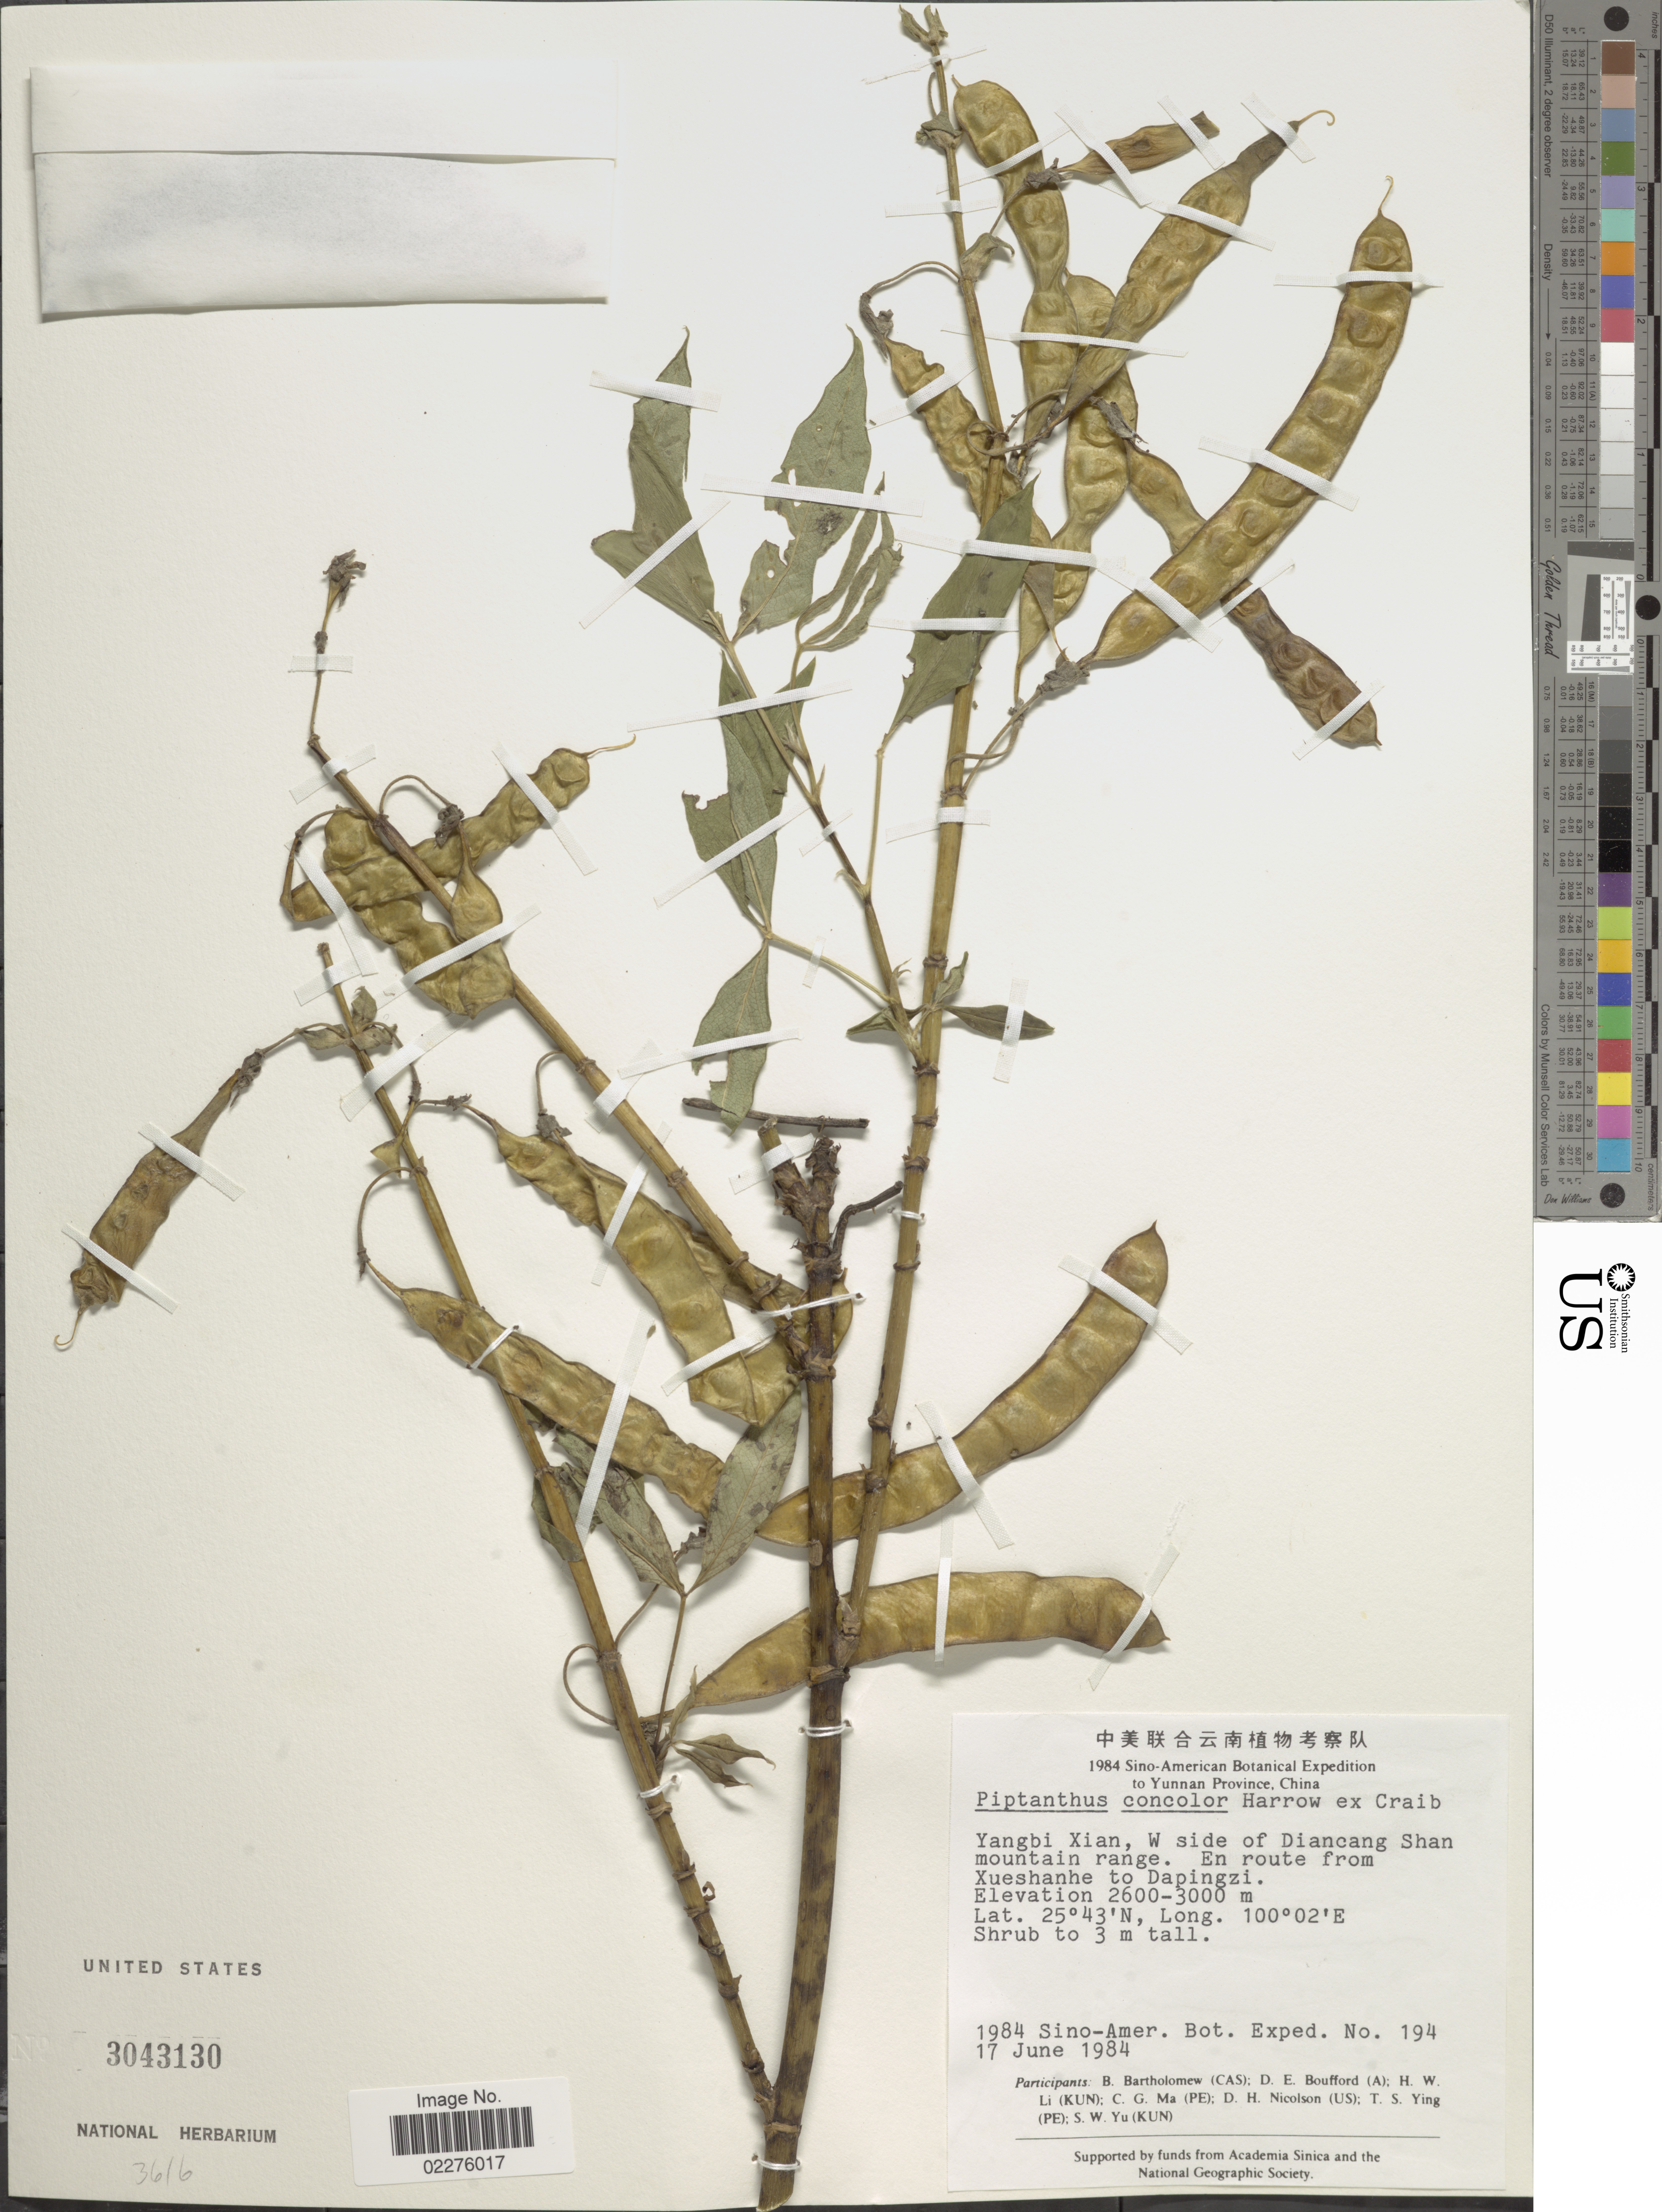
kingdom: Plantae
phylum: Tracheophyta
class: Magnoliopsida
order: Fabales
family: Fabaceae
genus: Piptanthus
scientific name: Piptanthus concolor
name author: W. Harrow ex Craib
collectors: Sino-Amer. Bot. Exped. 1984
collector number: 194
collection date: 1984-06-17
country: China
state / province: Yunnan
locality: Yangbi Xian, W side of Diancang Shan mountain range, en route from Xueshanhe to Dapingzi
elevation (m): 2600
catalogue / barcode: US 3043130